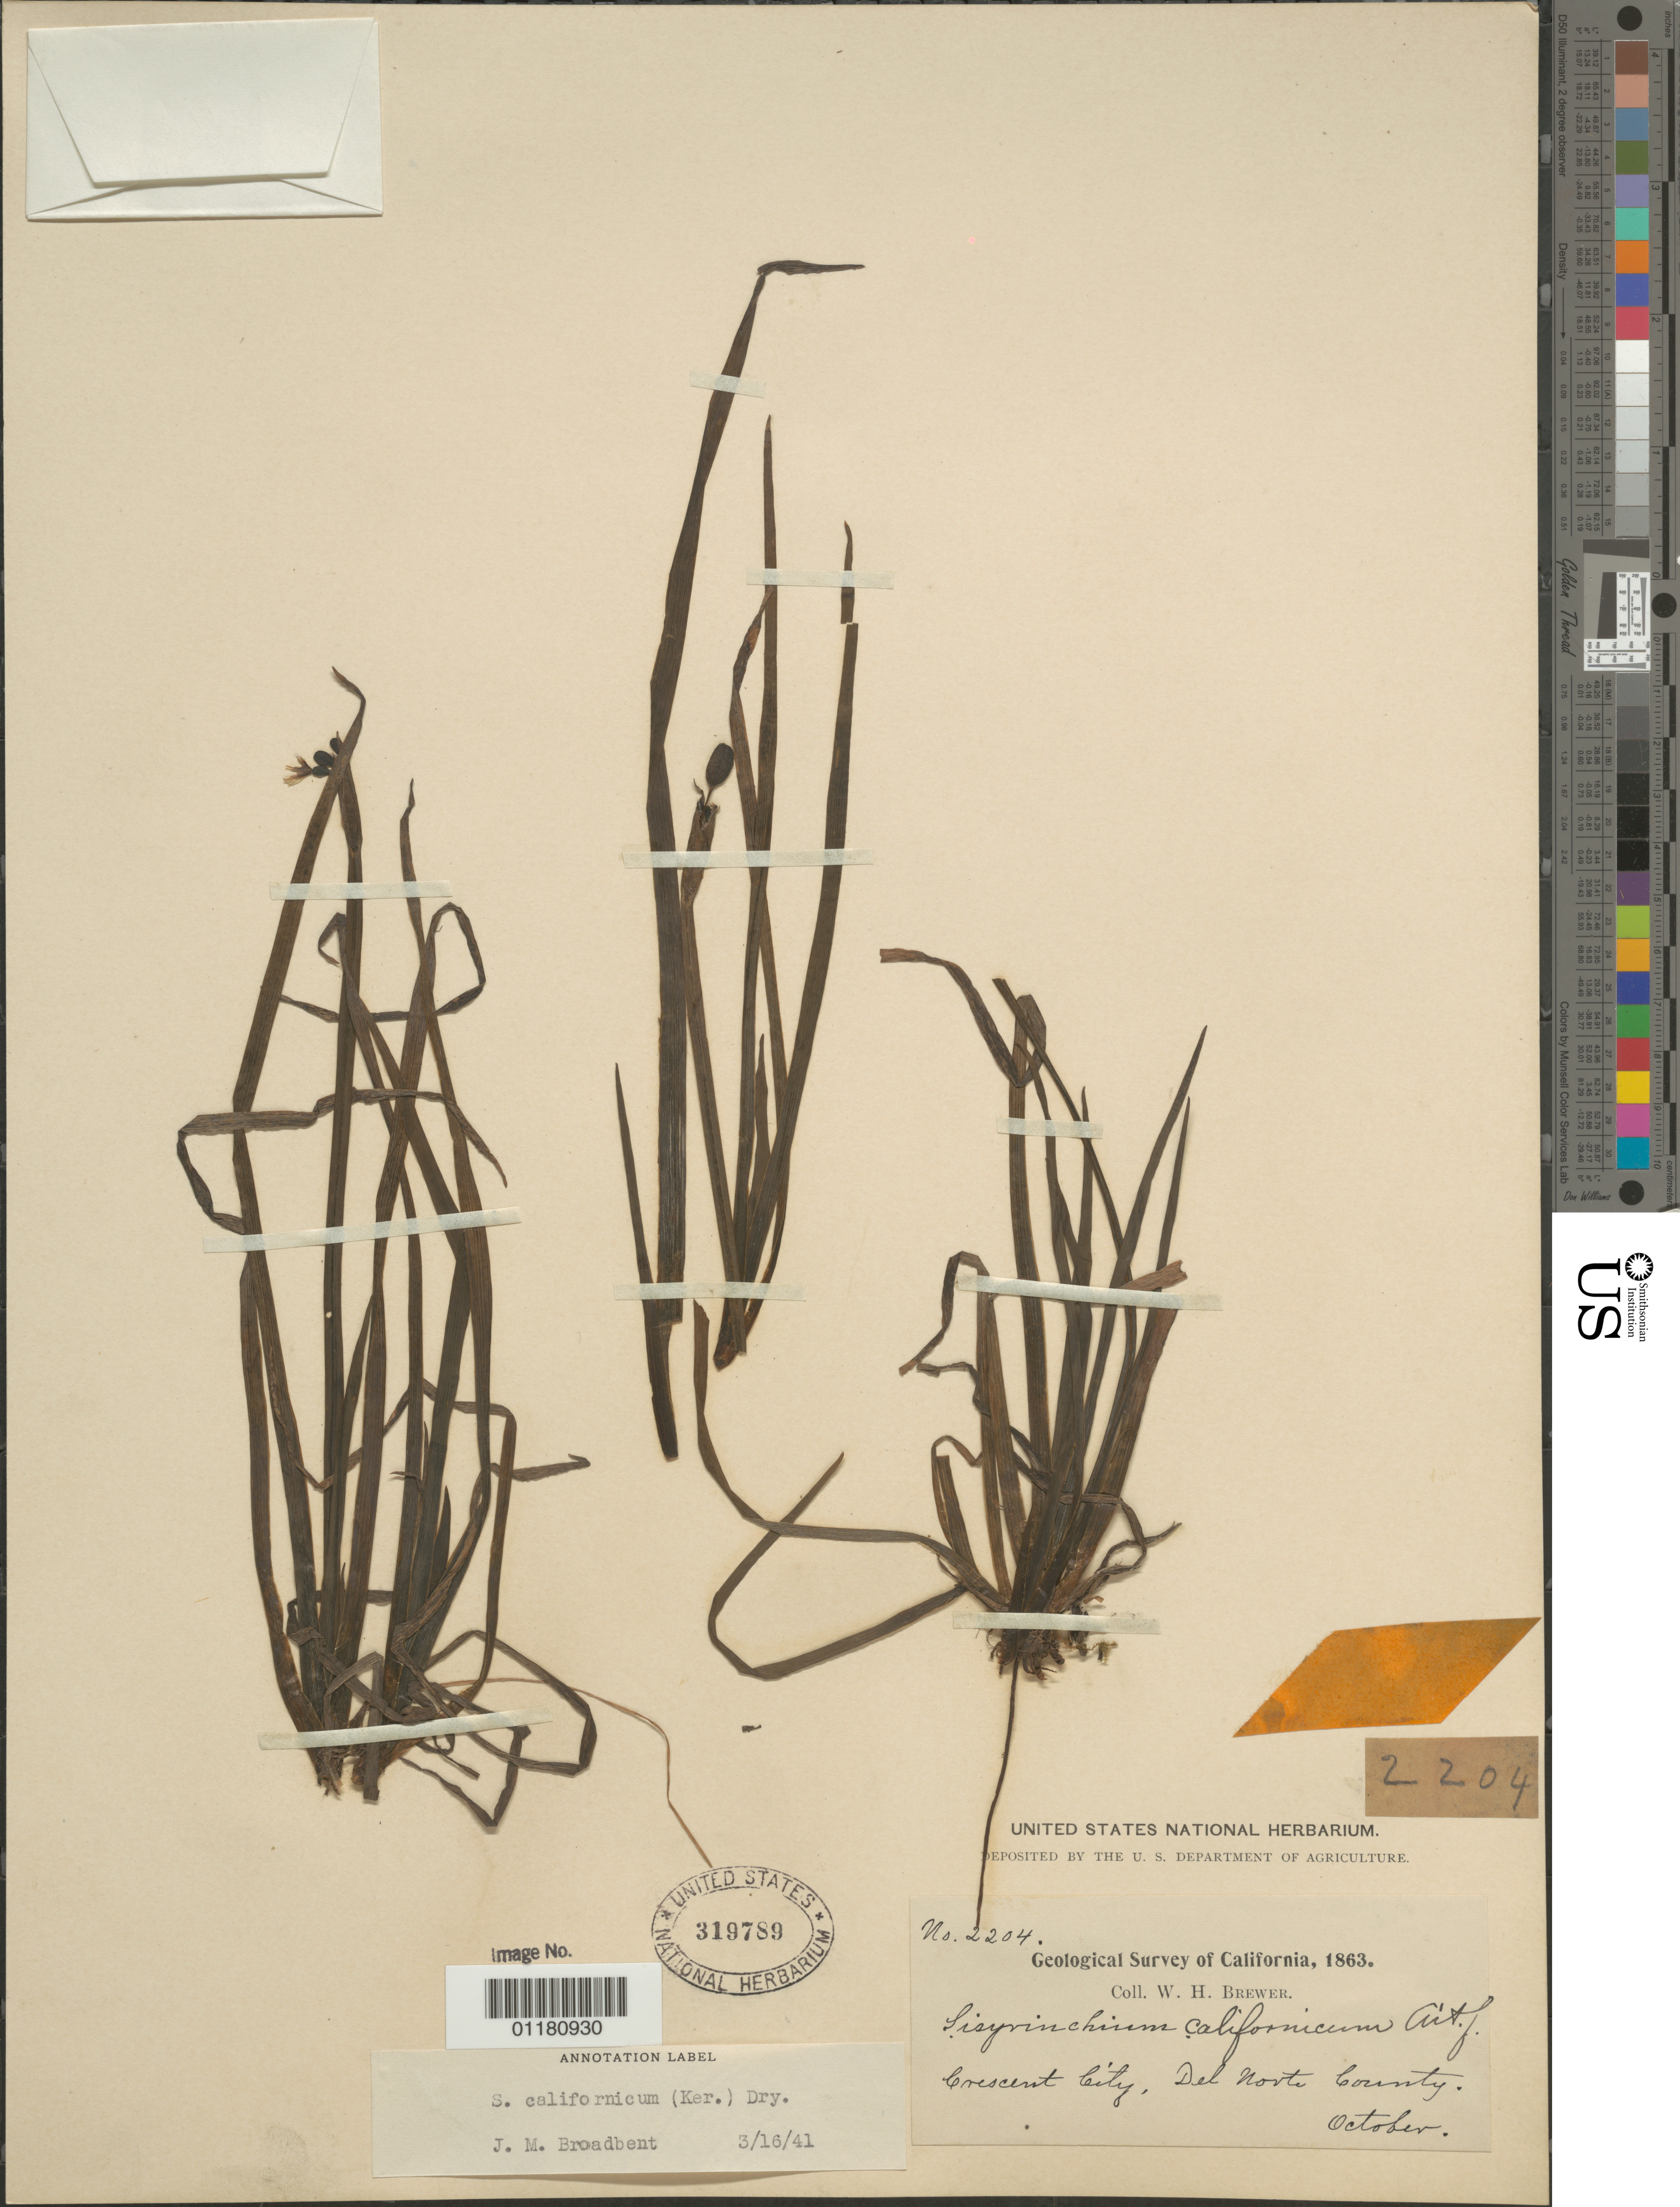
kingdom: Plantae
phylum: Tracheophyta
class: Liliopsida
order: Asparagales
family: Iridaceae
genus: Sisyrinchium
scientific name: Sisyrinchium californicum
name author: (Ker Gawl.) Dryand.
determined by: Broadbent, J. M.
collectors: W. H. Brewer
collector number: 2204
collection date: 1863-10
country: United States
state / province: California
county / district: Del Norte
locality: Crescent City.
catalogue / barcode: US 319789